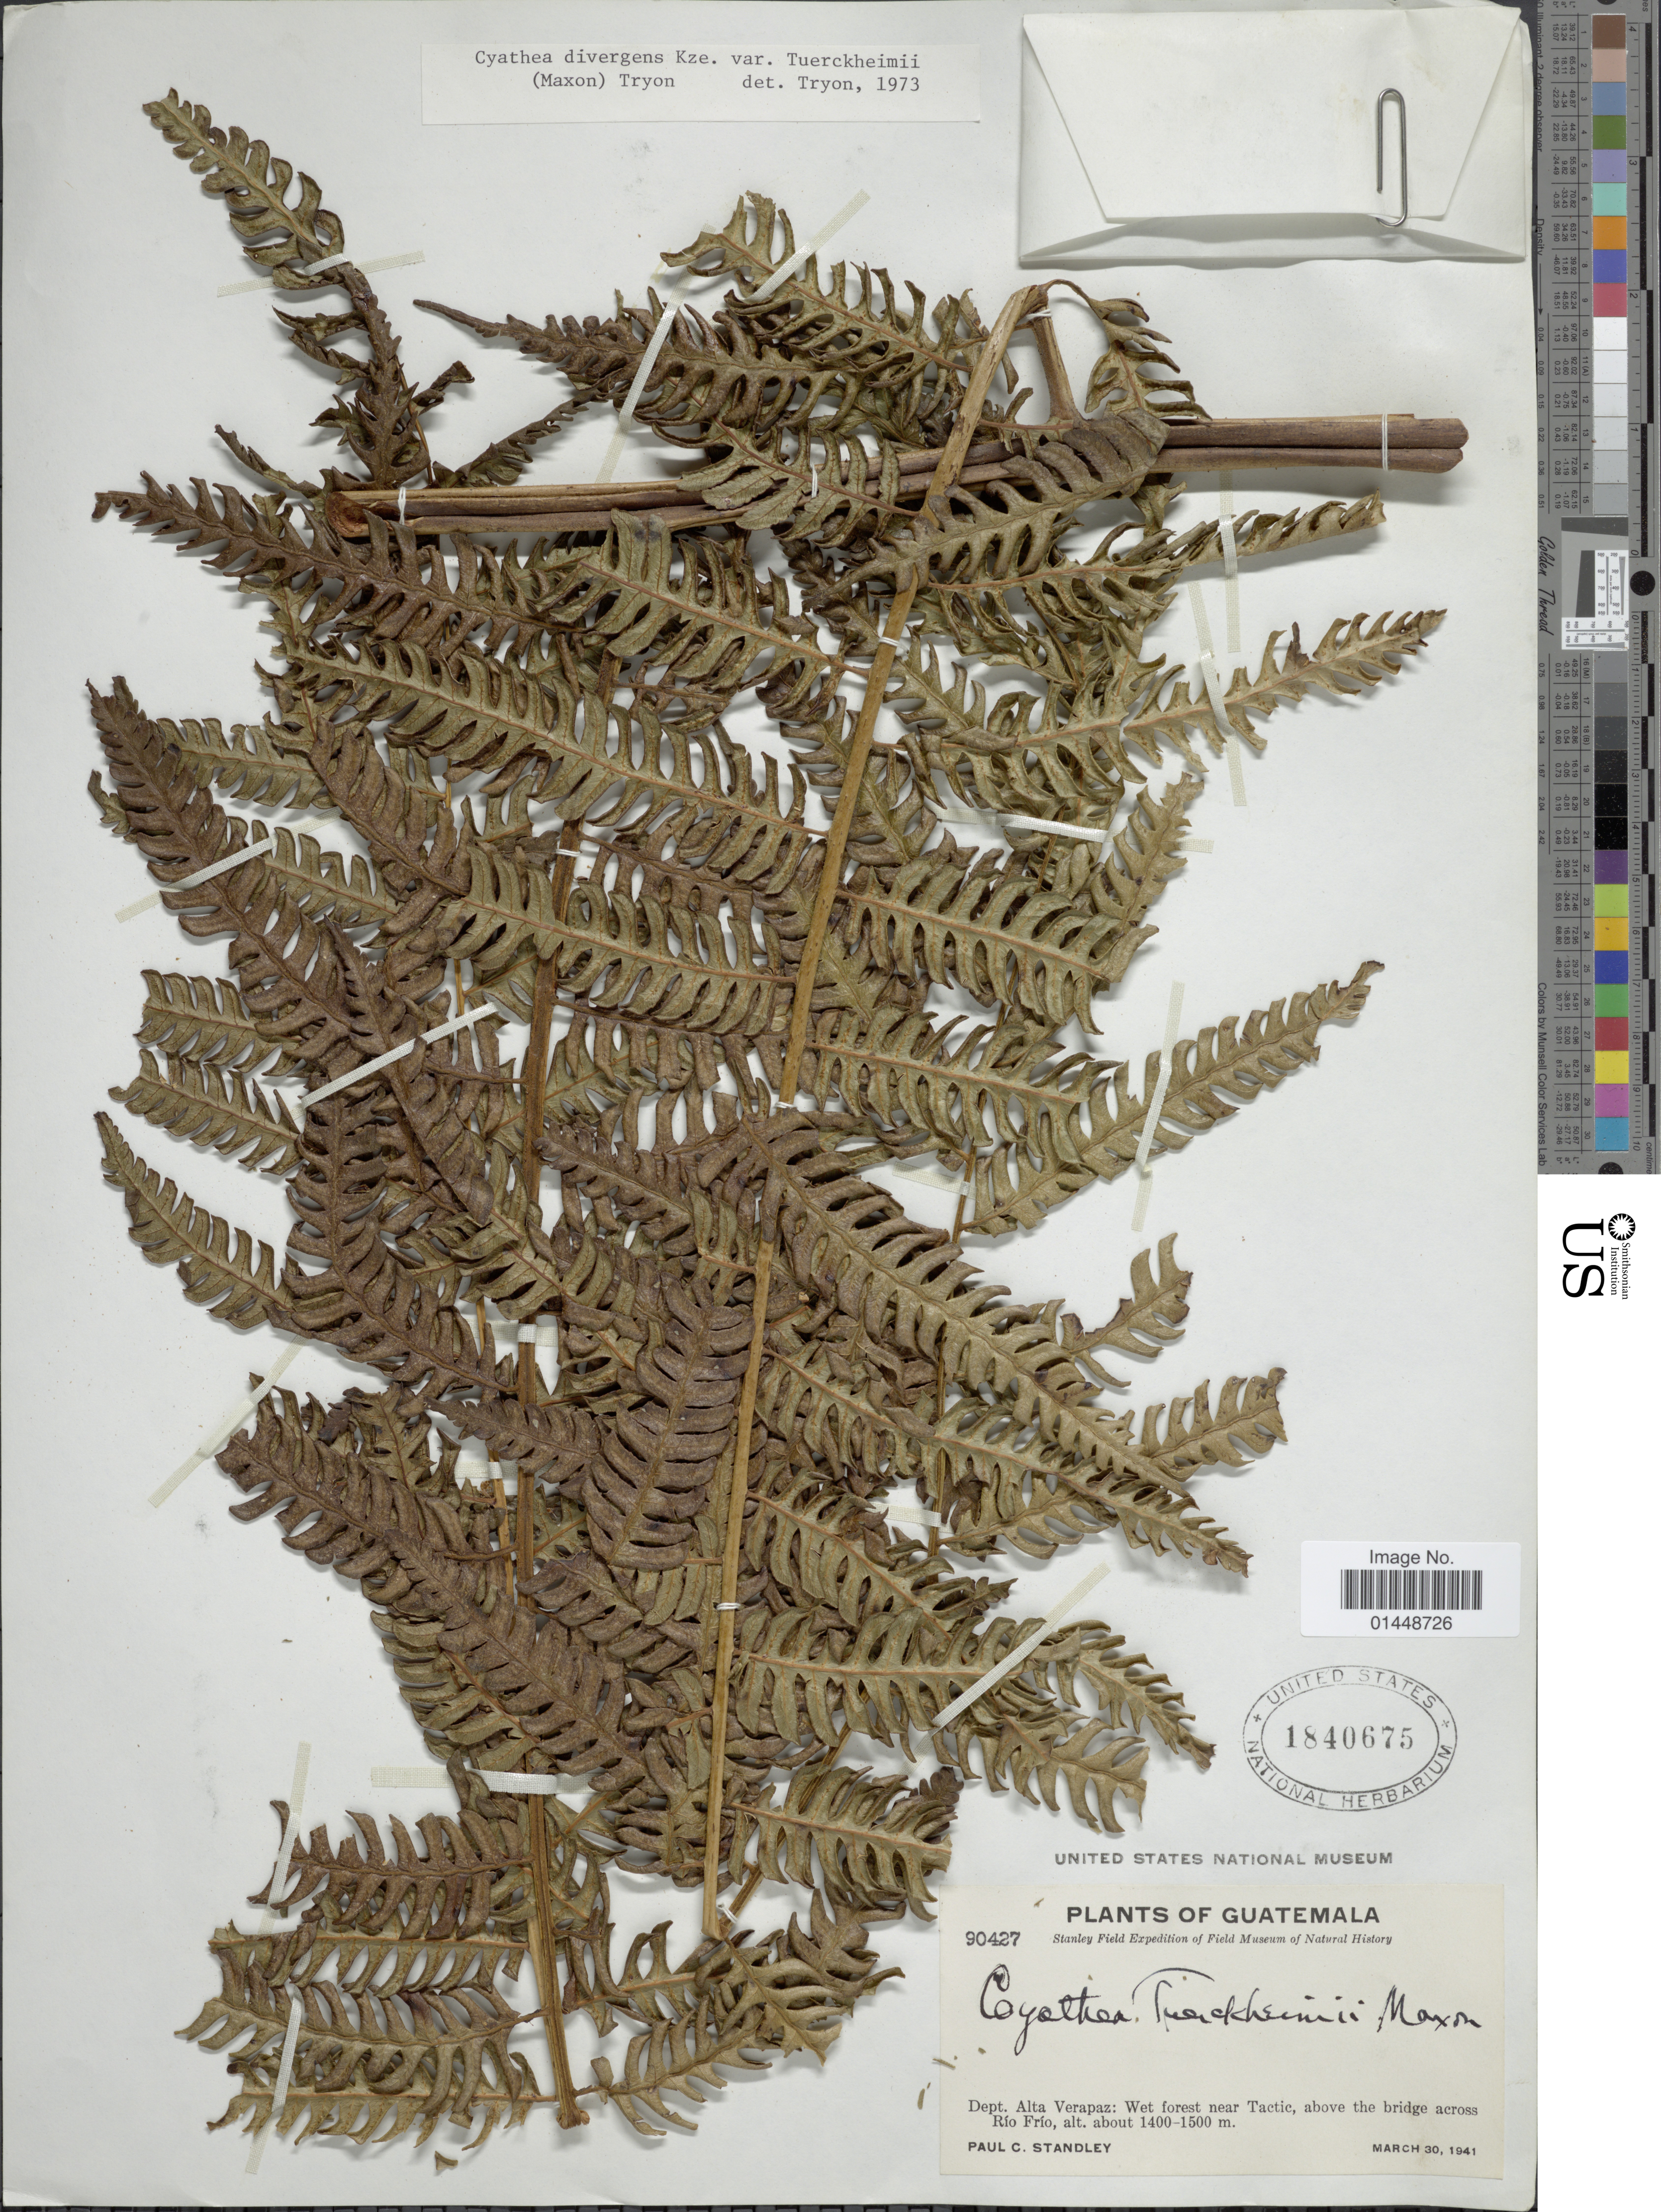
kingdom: Plantae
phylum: Tracheophyta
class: Polypodiopsida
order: Cyatheales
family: Cyatheaceae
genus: Cyathea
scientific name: Cyathea divergens var. tuerckheimii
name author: (Maxon) R.M. Tryon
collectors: P. C. Standley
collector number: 90427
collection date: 1941-03-30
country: Guatemala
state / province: Alta Verapaz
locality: Dept. Alta Verapaz: Wet forest near Tactic, above the bridge across Río Frío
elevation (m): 1400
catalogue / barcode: US 1840675